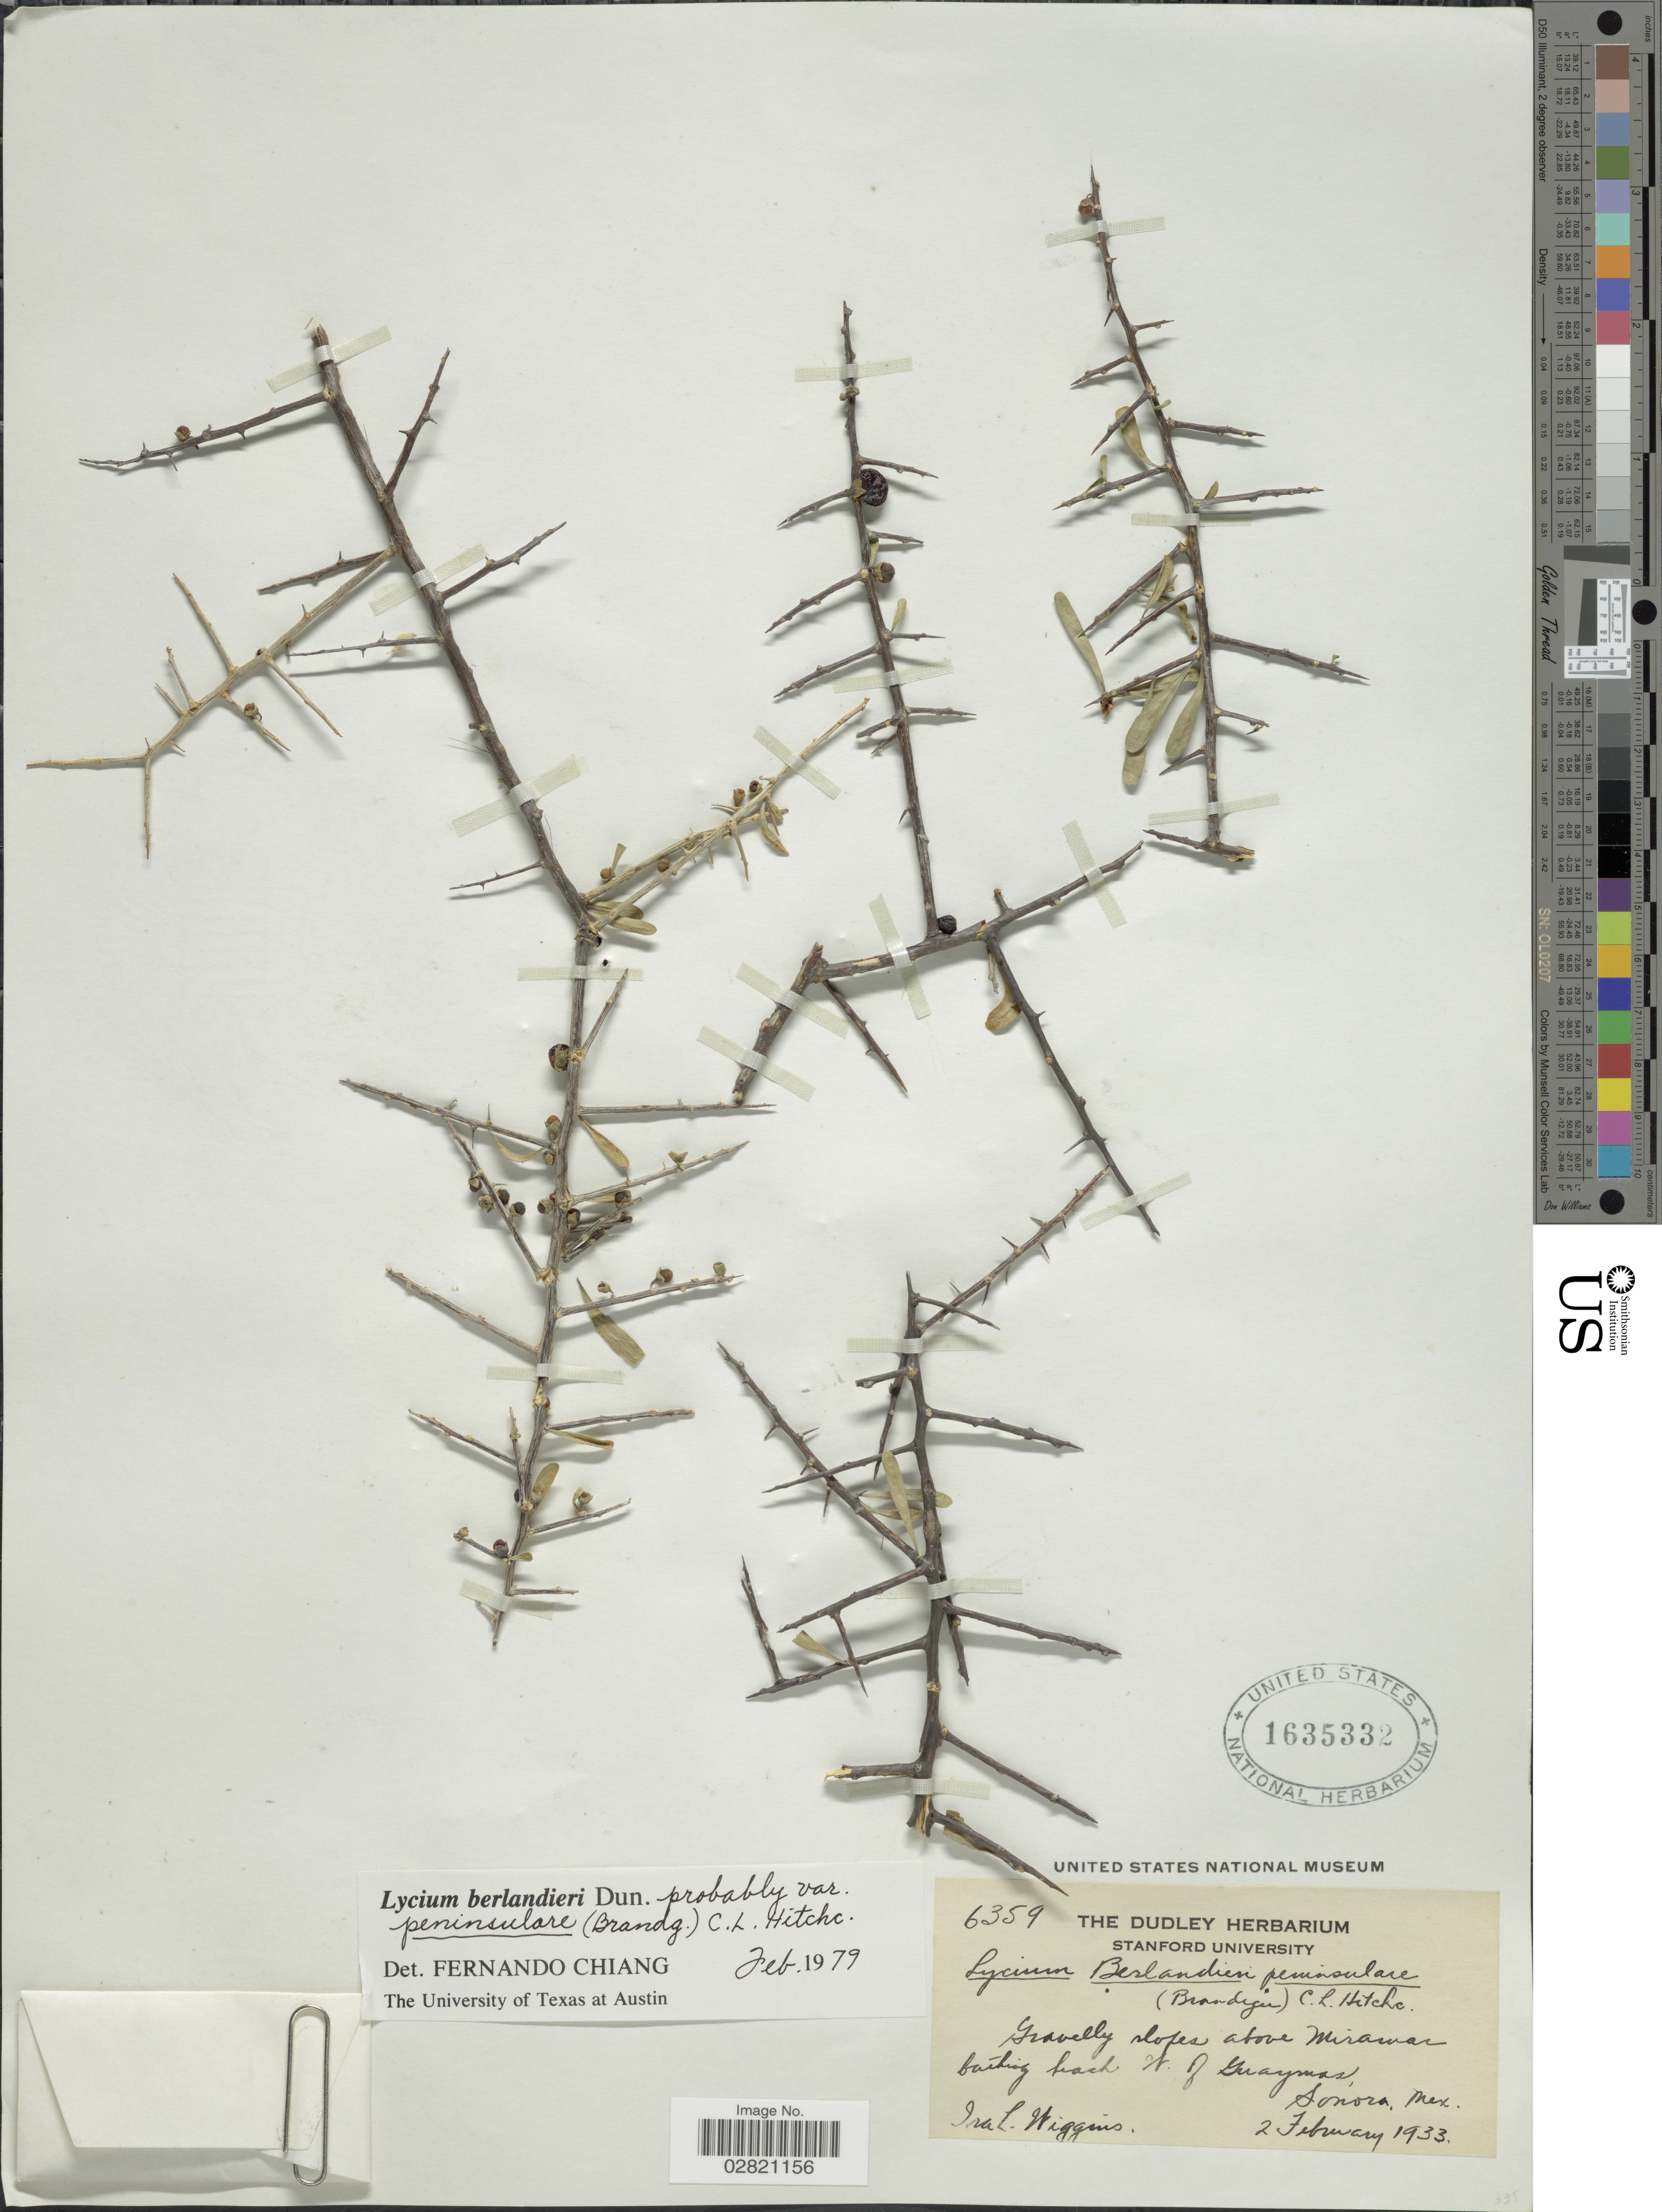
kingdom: Plantae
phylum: Tracheophyta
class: Magnoliopsida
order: Solanales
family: Solanaceae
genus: Lycium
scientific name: Lycium berlandieri var. peninsulare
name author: C.L. Hitchc.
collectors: I. L. Wiggins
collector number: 6359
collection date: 1933-02-02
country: Mexico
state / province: Sonora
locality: Gravelly slopes above Miramar bathing beach St. of Guaymas, Sonora, Mex.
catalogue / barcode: US 1635332